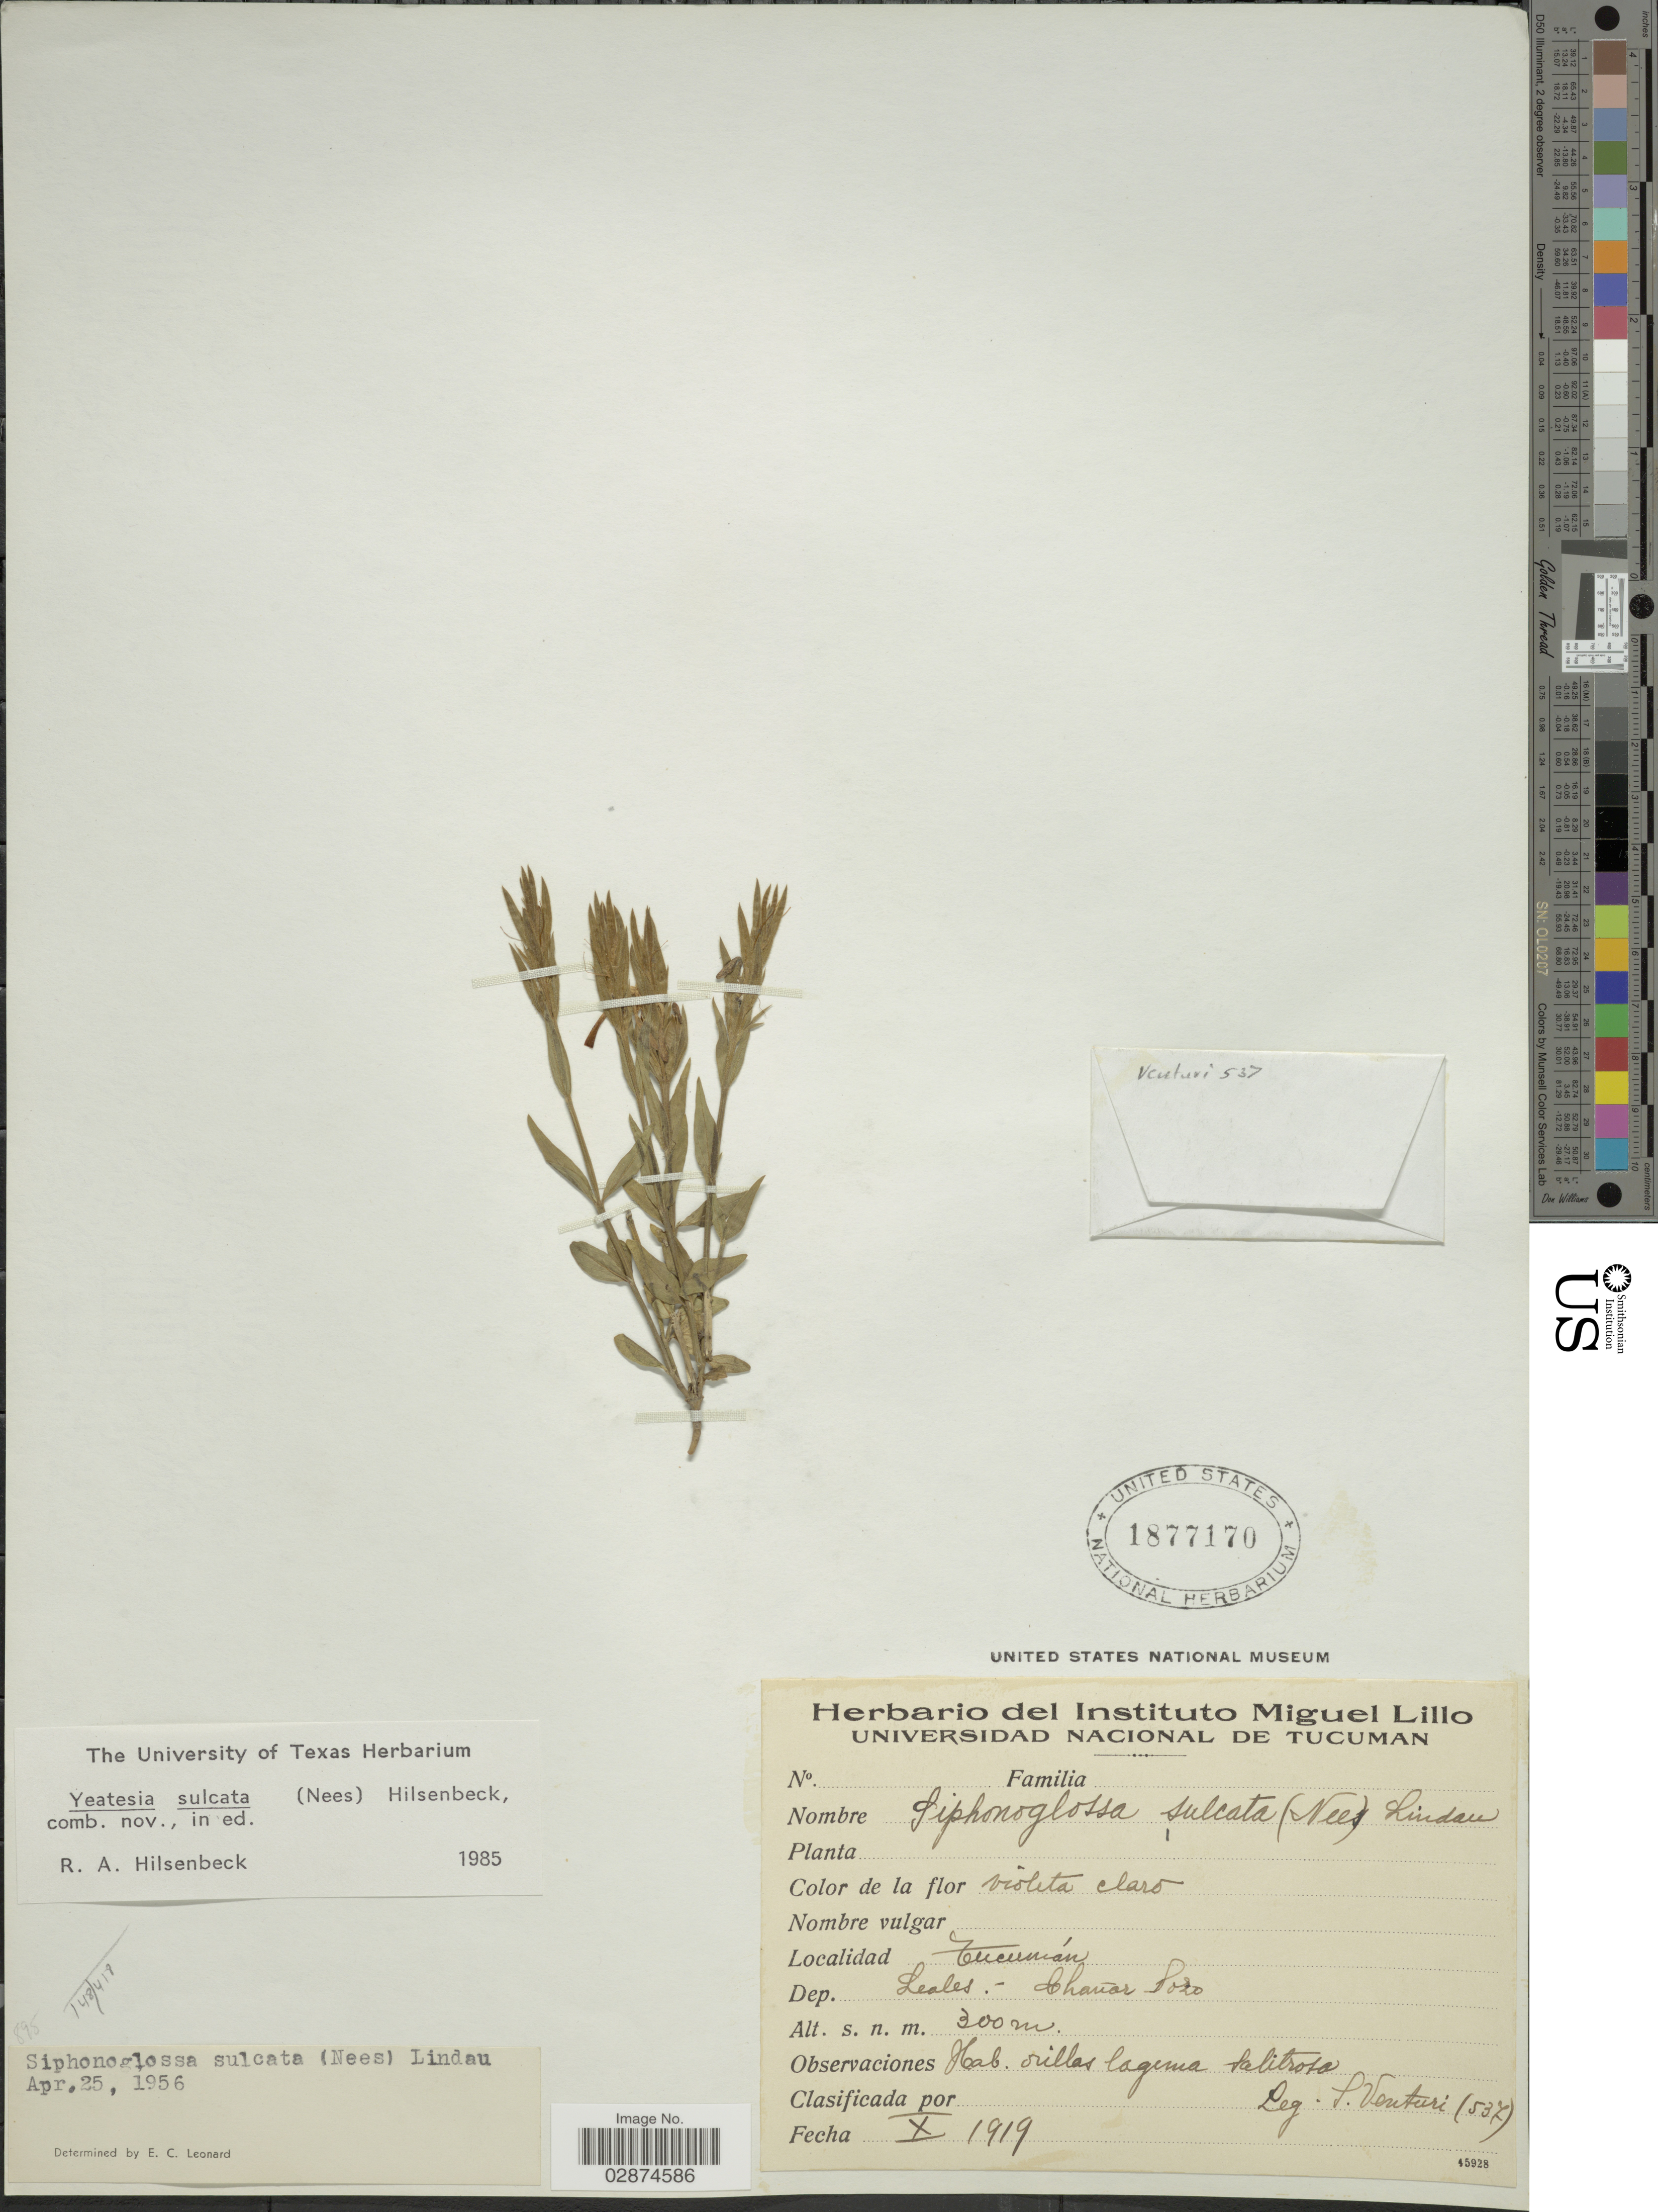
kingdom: Plantae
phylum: Tracheophyta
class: Magnoliopsida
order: Lamiales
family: Acanthaceae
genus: Yeatesia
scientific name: Yeatesia sulcata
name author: (Nees) Hilsenb.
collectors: S. Venturi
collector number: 537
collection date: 1919-10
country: Argentina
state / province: Tucuman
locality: Dep. Leales - Chañar Pozo.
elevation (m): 300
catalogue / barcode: US 1877170